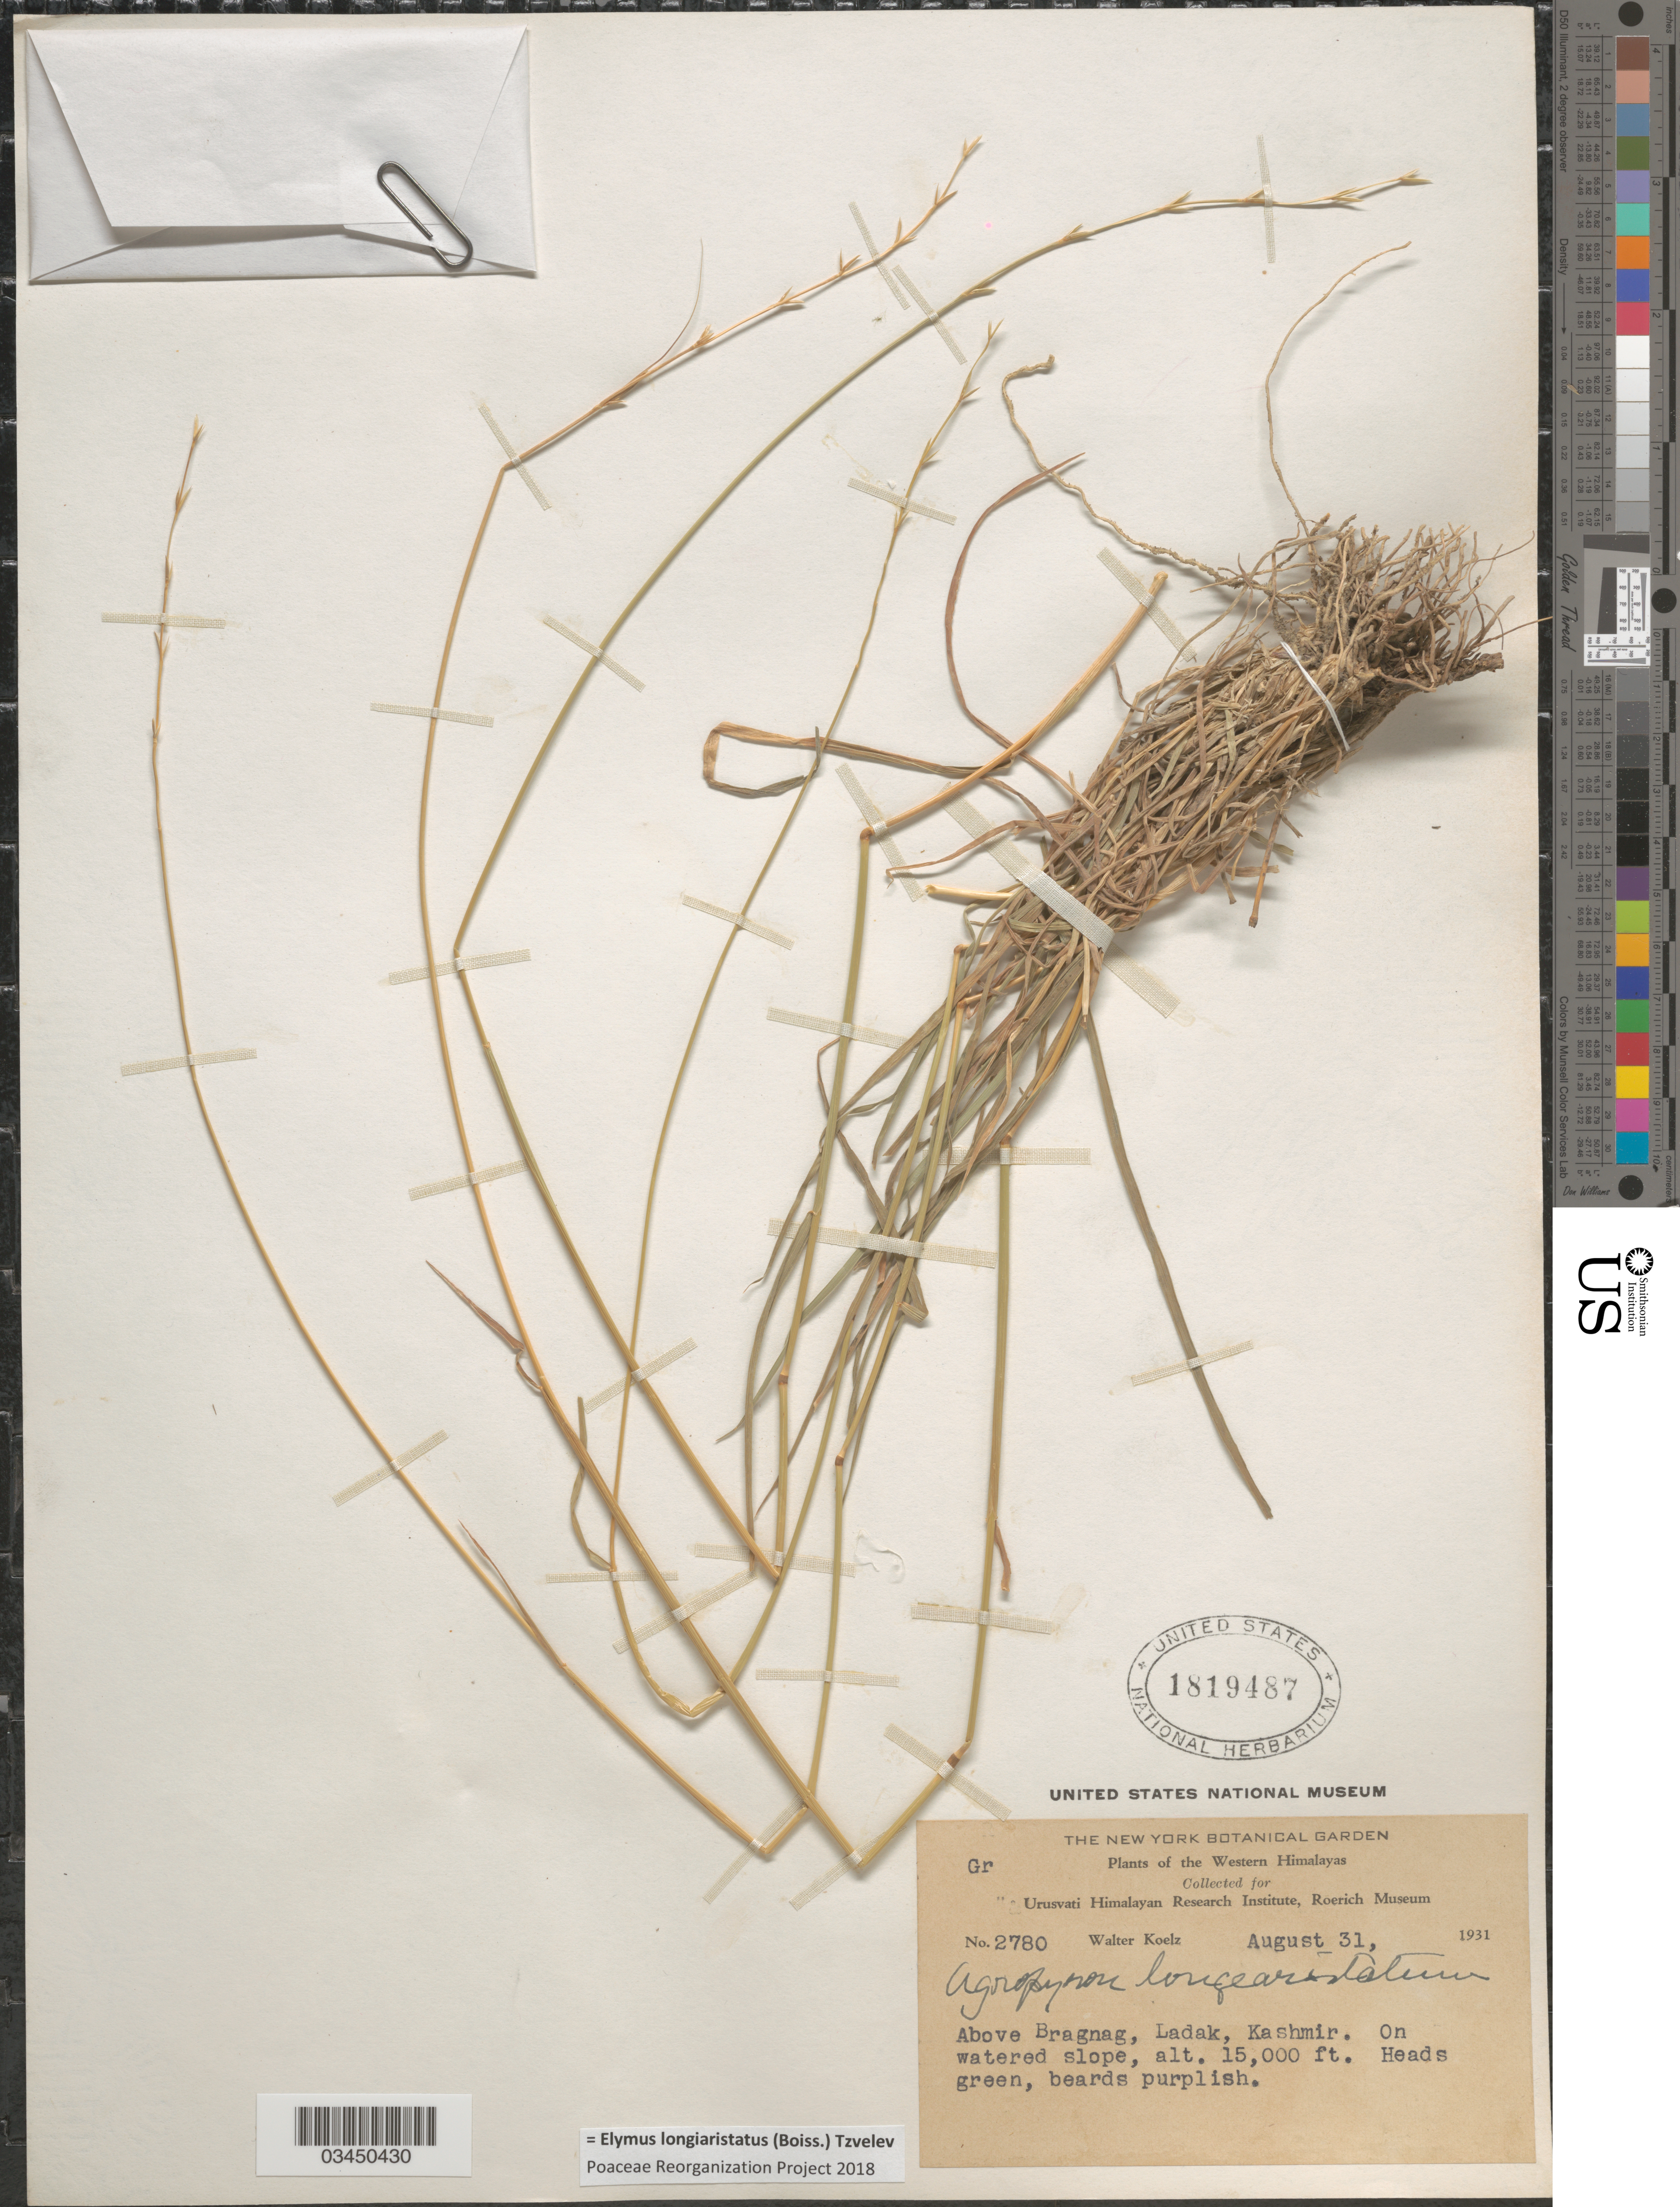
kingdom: Plantae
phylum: Tracheophyta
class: Liliopsida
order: Poales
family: Poaceae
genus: Elymus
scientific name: Elymus longiaristatus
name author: (Boiss.) Tzvelev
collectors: W. N. Koelz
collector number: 2780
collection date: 1931-08-31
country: India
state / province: Ladakh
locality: Western Himalayas. Above Bragnag, Ladak, Kashmir. On watered slope.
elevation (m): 4572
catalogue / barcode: US 1819487